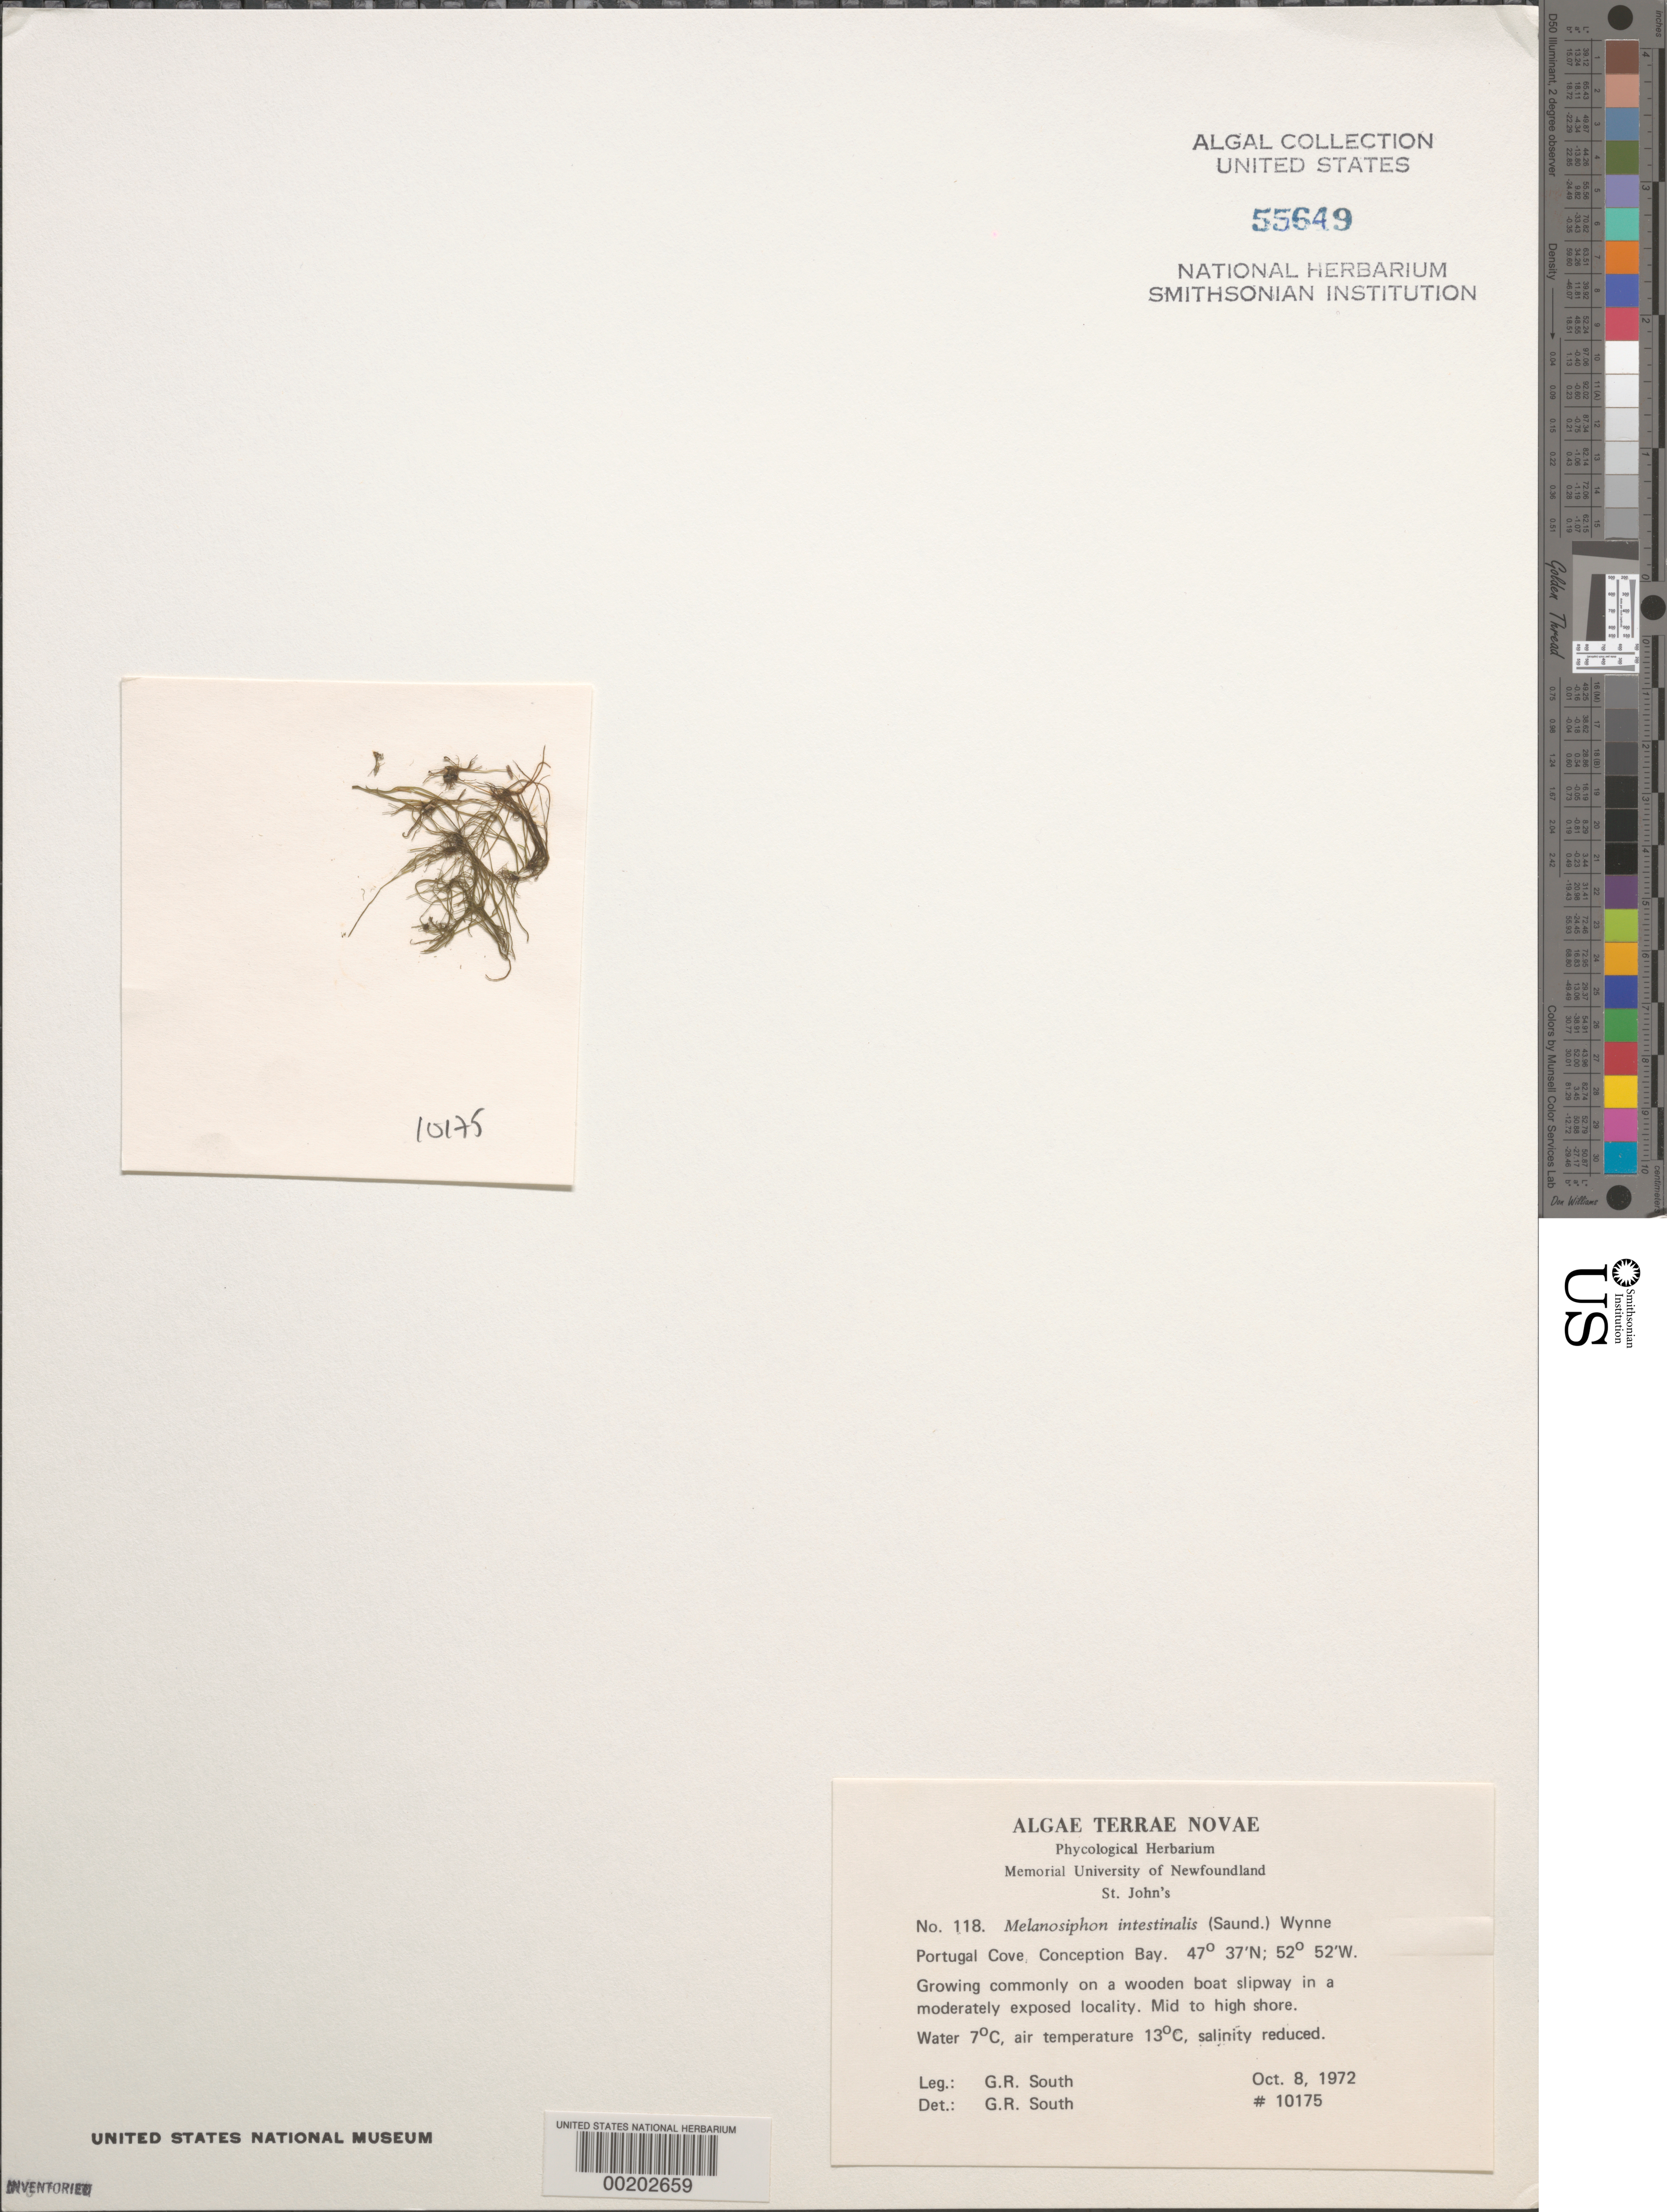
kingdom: Chromista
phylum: Ochrophyta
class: Phaeophyceae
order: Dictyosiphonales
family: Punctariaceae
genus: Melanosiphon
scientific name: Melanosiphon intestinalis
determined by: South, G. R.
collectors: G. R. South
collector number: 10175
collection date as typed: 08 Oct 1972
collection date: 1972-10-08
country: Canada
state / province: Newfoundland and Labrador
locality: Portugal Cove, Conception Bay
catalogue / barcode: US 55649